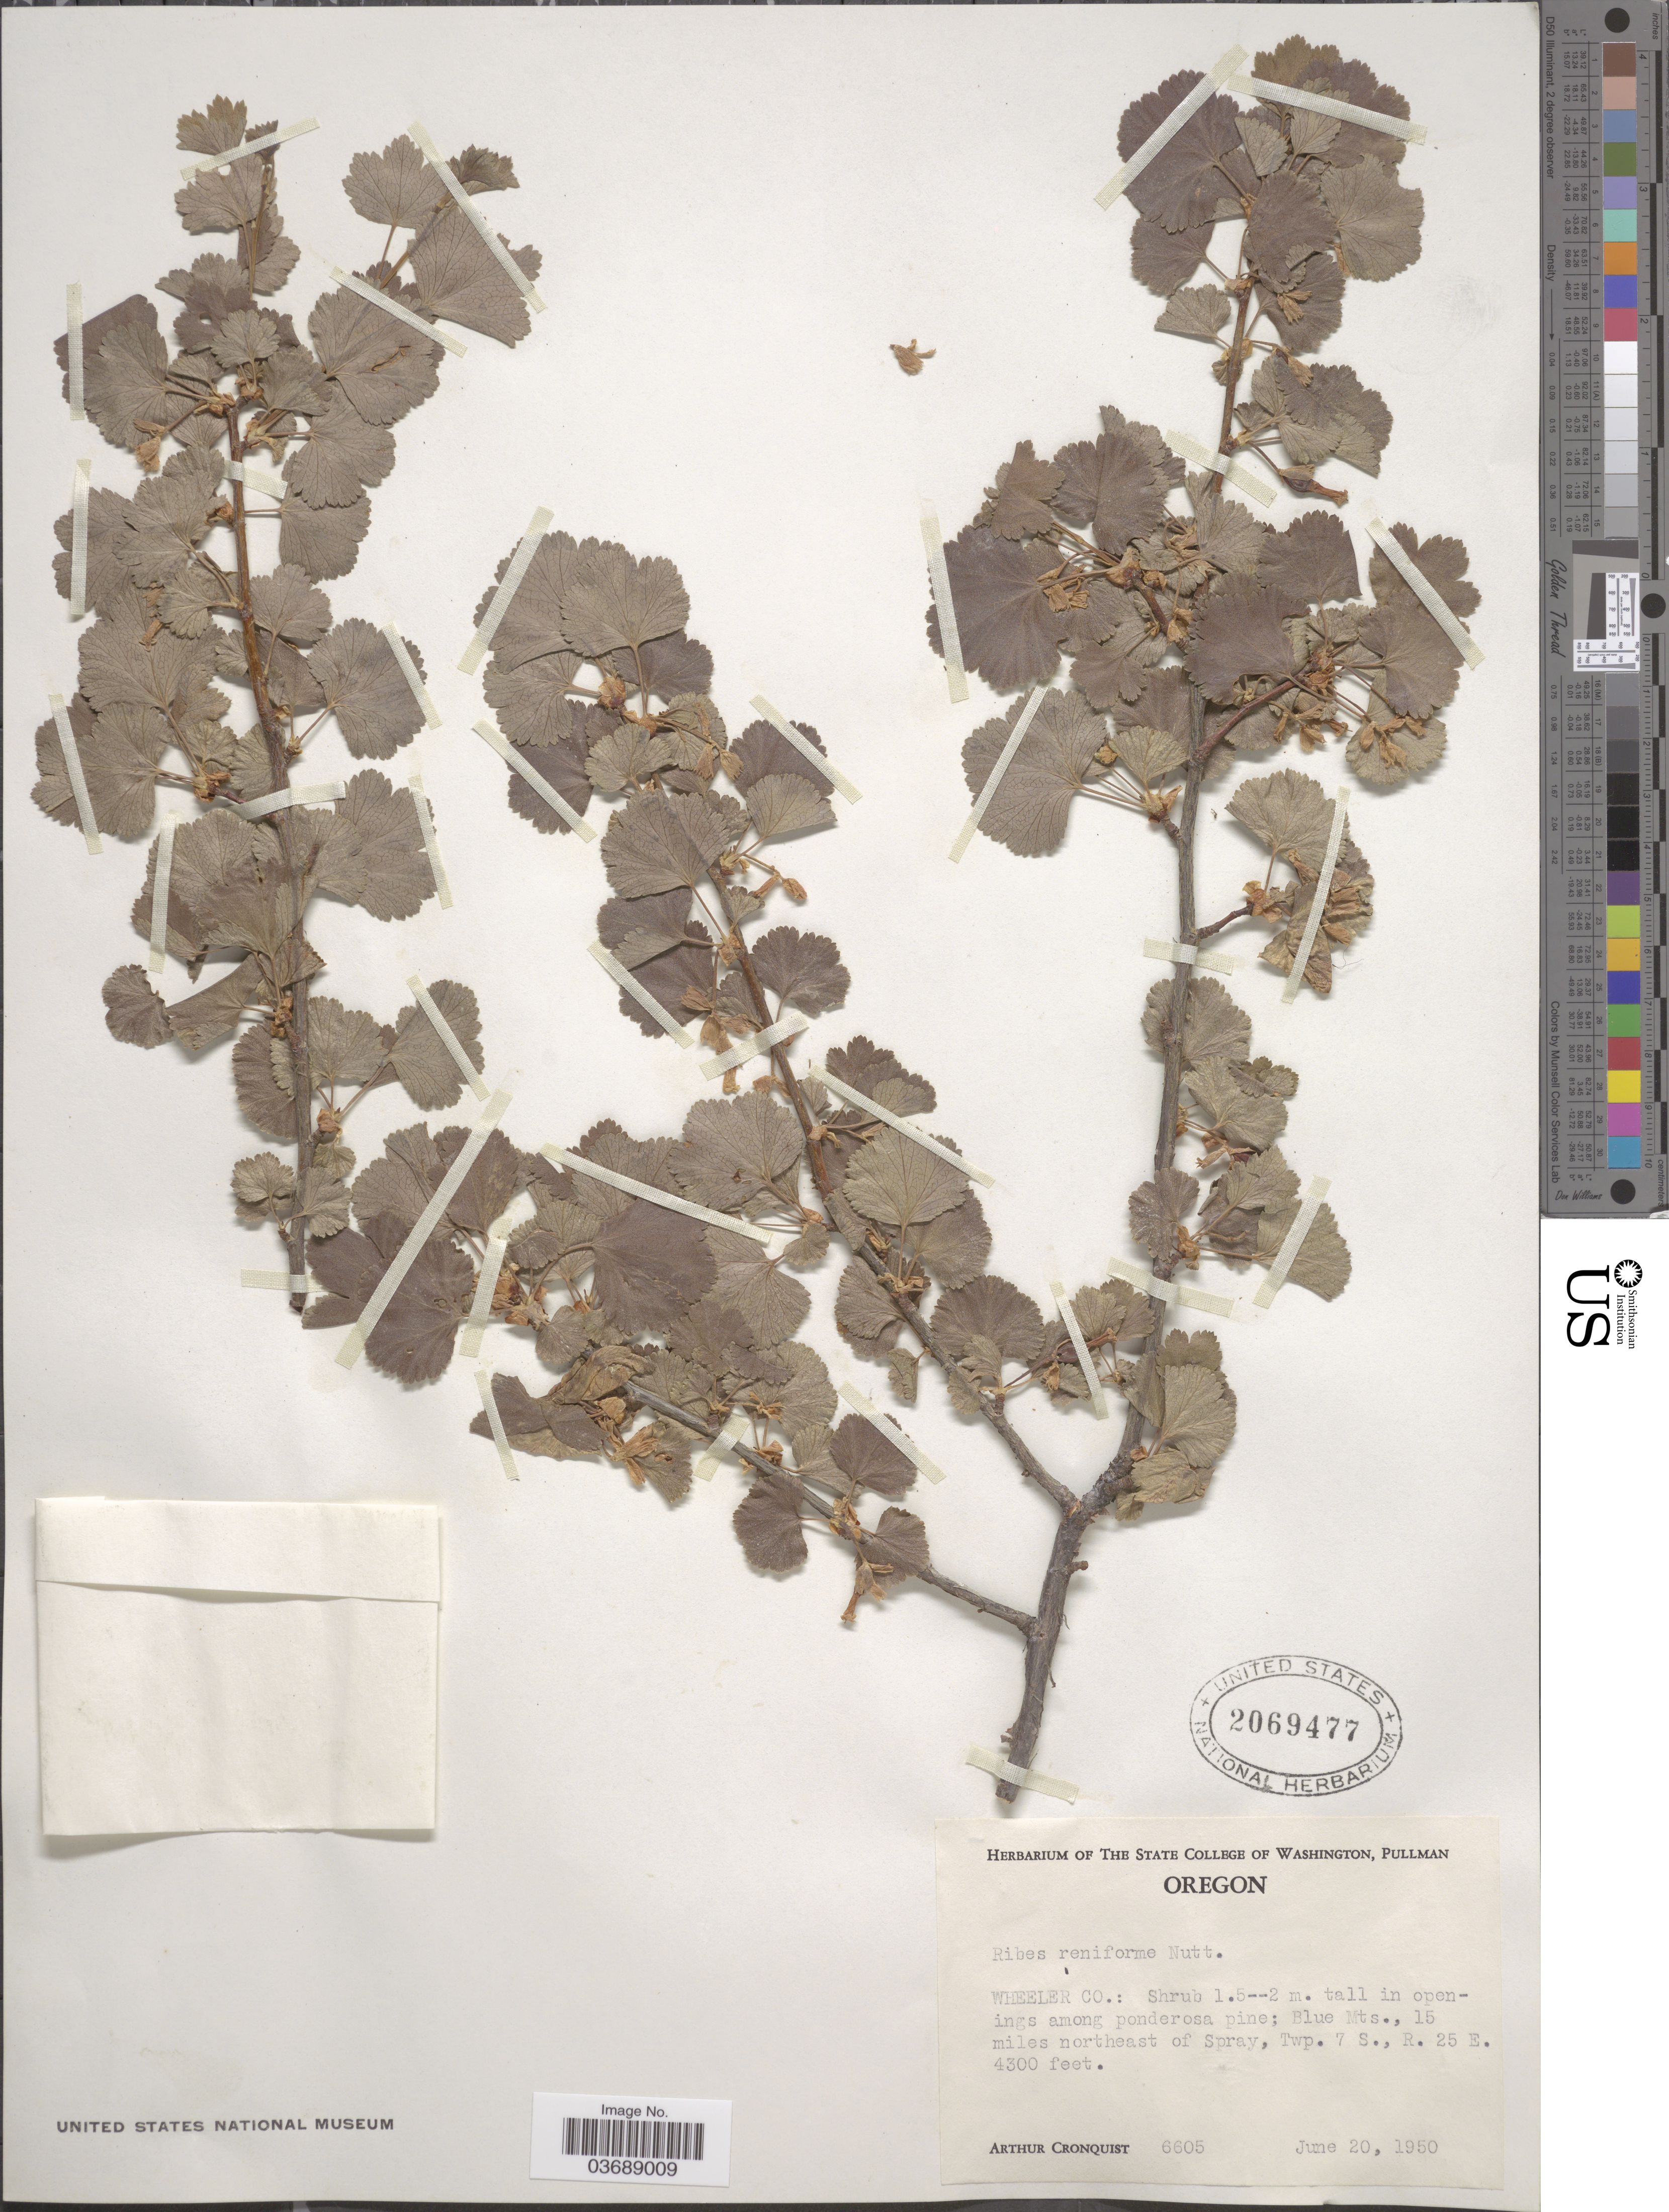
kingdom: Plantae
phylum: Tracheophyta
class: Magnoliopsida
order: Saxifragales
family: Grossulariaceae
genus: Ribes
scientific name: Ribes reniforme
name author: Nutt.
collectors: A. J. Cronquist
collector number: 6605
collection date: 1950-06-20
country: United States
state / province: Oregon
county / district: Wheeler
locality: Wheeler Co.: Blue Mts., 15 miles northeast of Spray, Twp. 7 S., R. 25 E.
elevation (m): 1311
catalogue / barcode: US 2069477